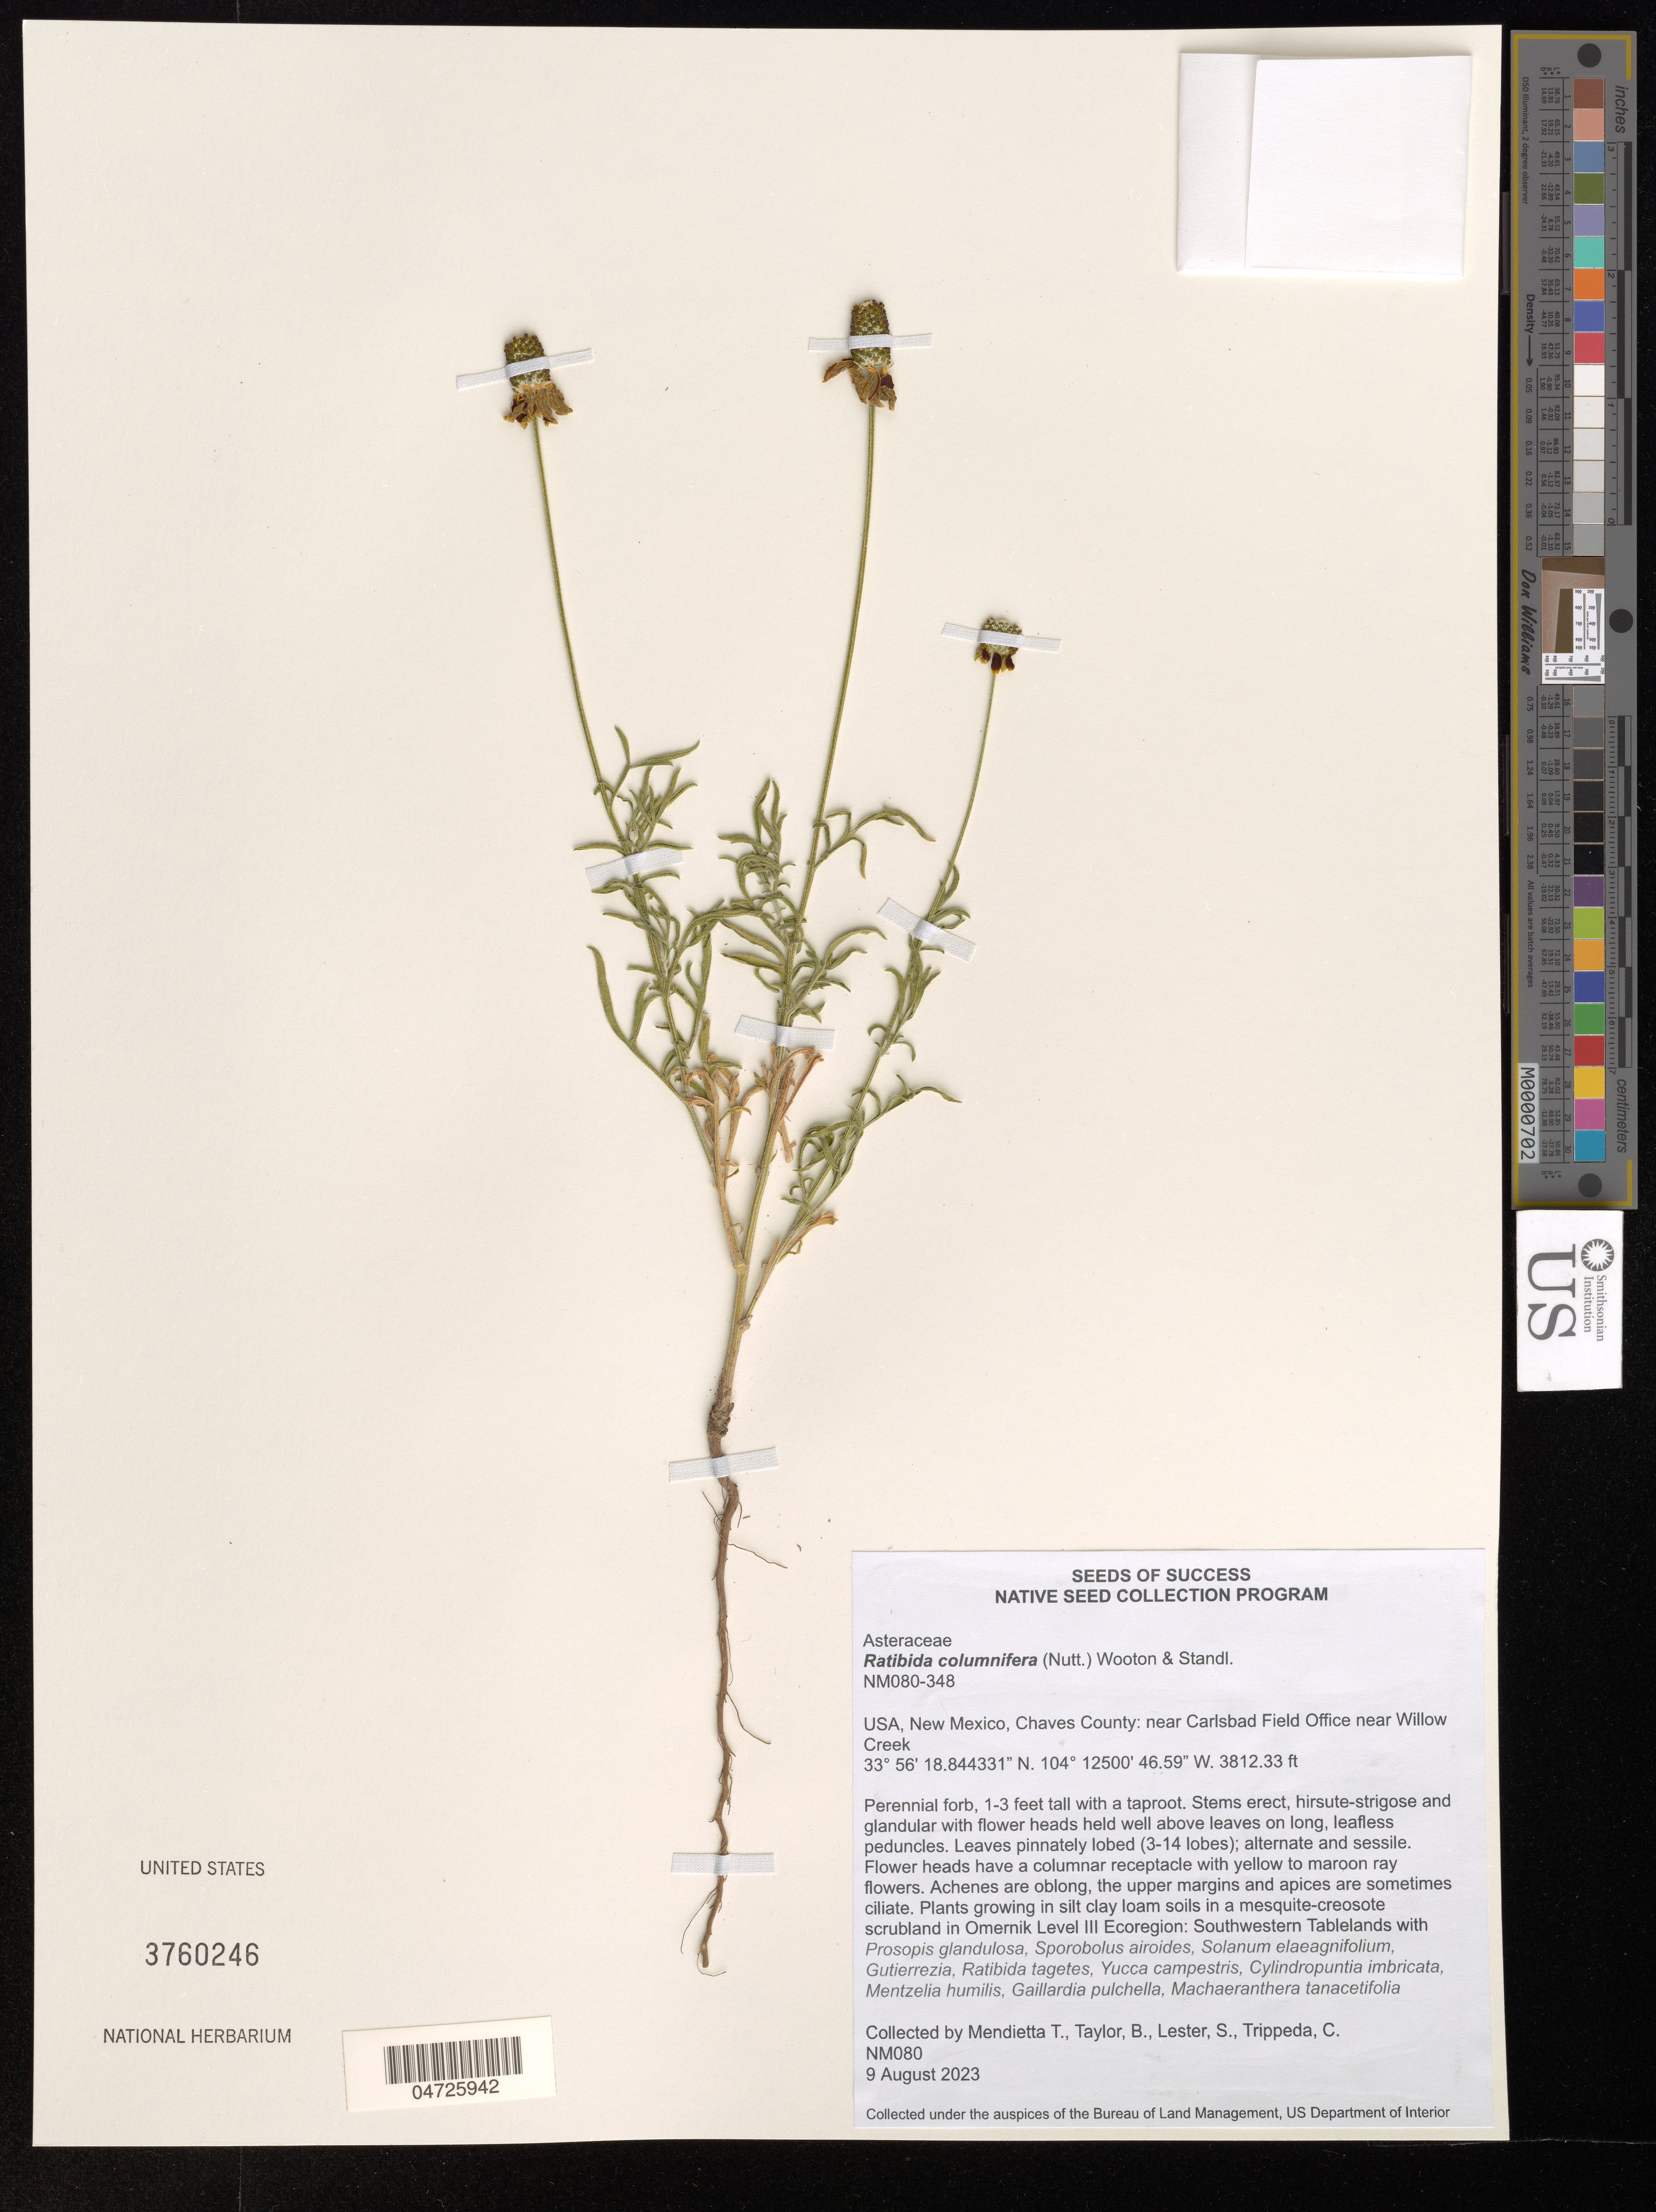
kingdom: Plantae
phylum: Tracheophyta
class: Magnoliopsida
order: Asterales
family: Asteraceae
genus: Ratibida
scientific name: Ratibida columnifera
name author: (Nutt.) Wooton & Standl.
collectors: T. Mendietta & B. Taylor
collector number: NM080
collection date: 2023-08-09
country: United States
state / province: New Mexico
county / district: Chaves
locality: Chaves County: near Carlsbad Field Office near Willow Creek.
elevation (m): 1162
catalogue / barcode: US 3760246